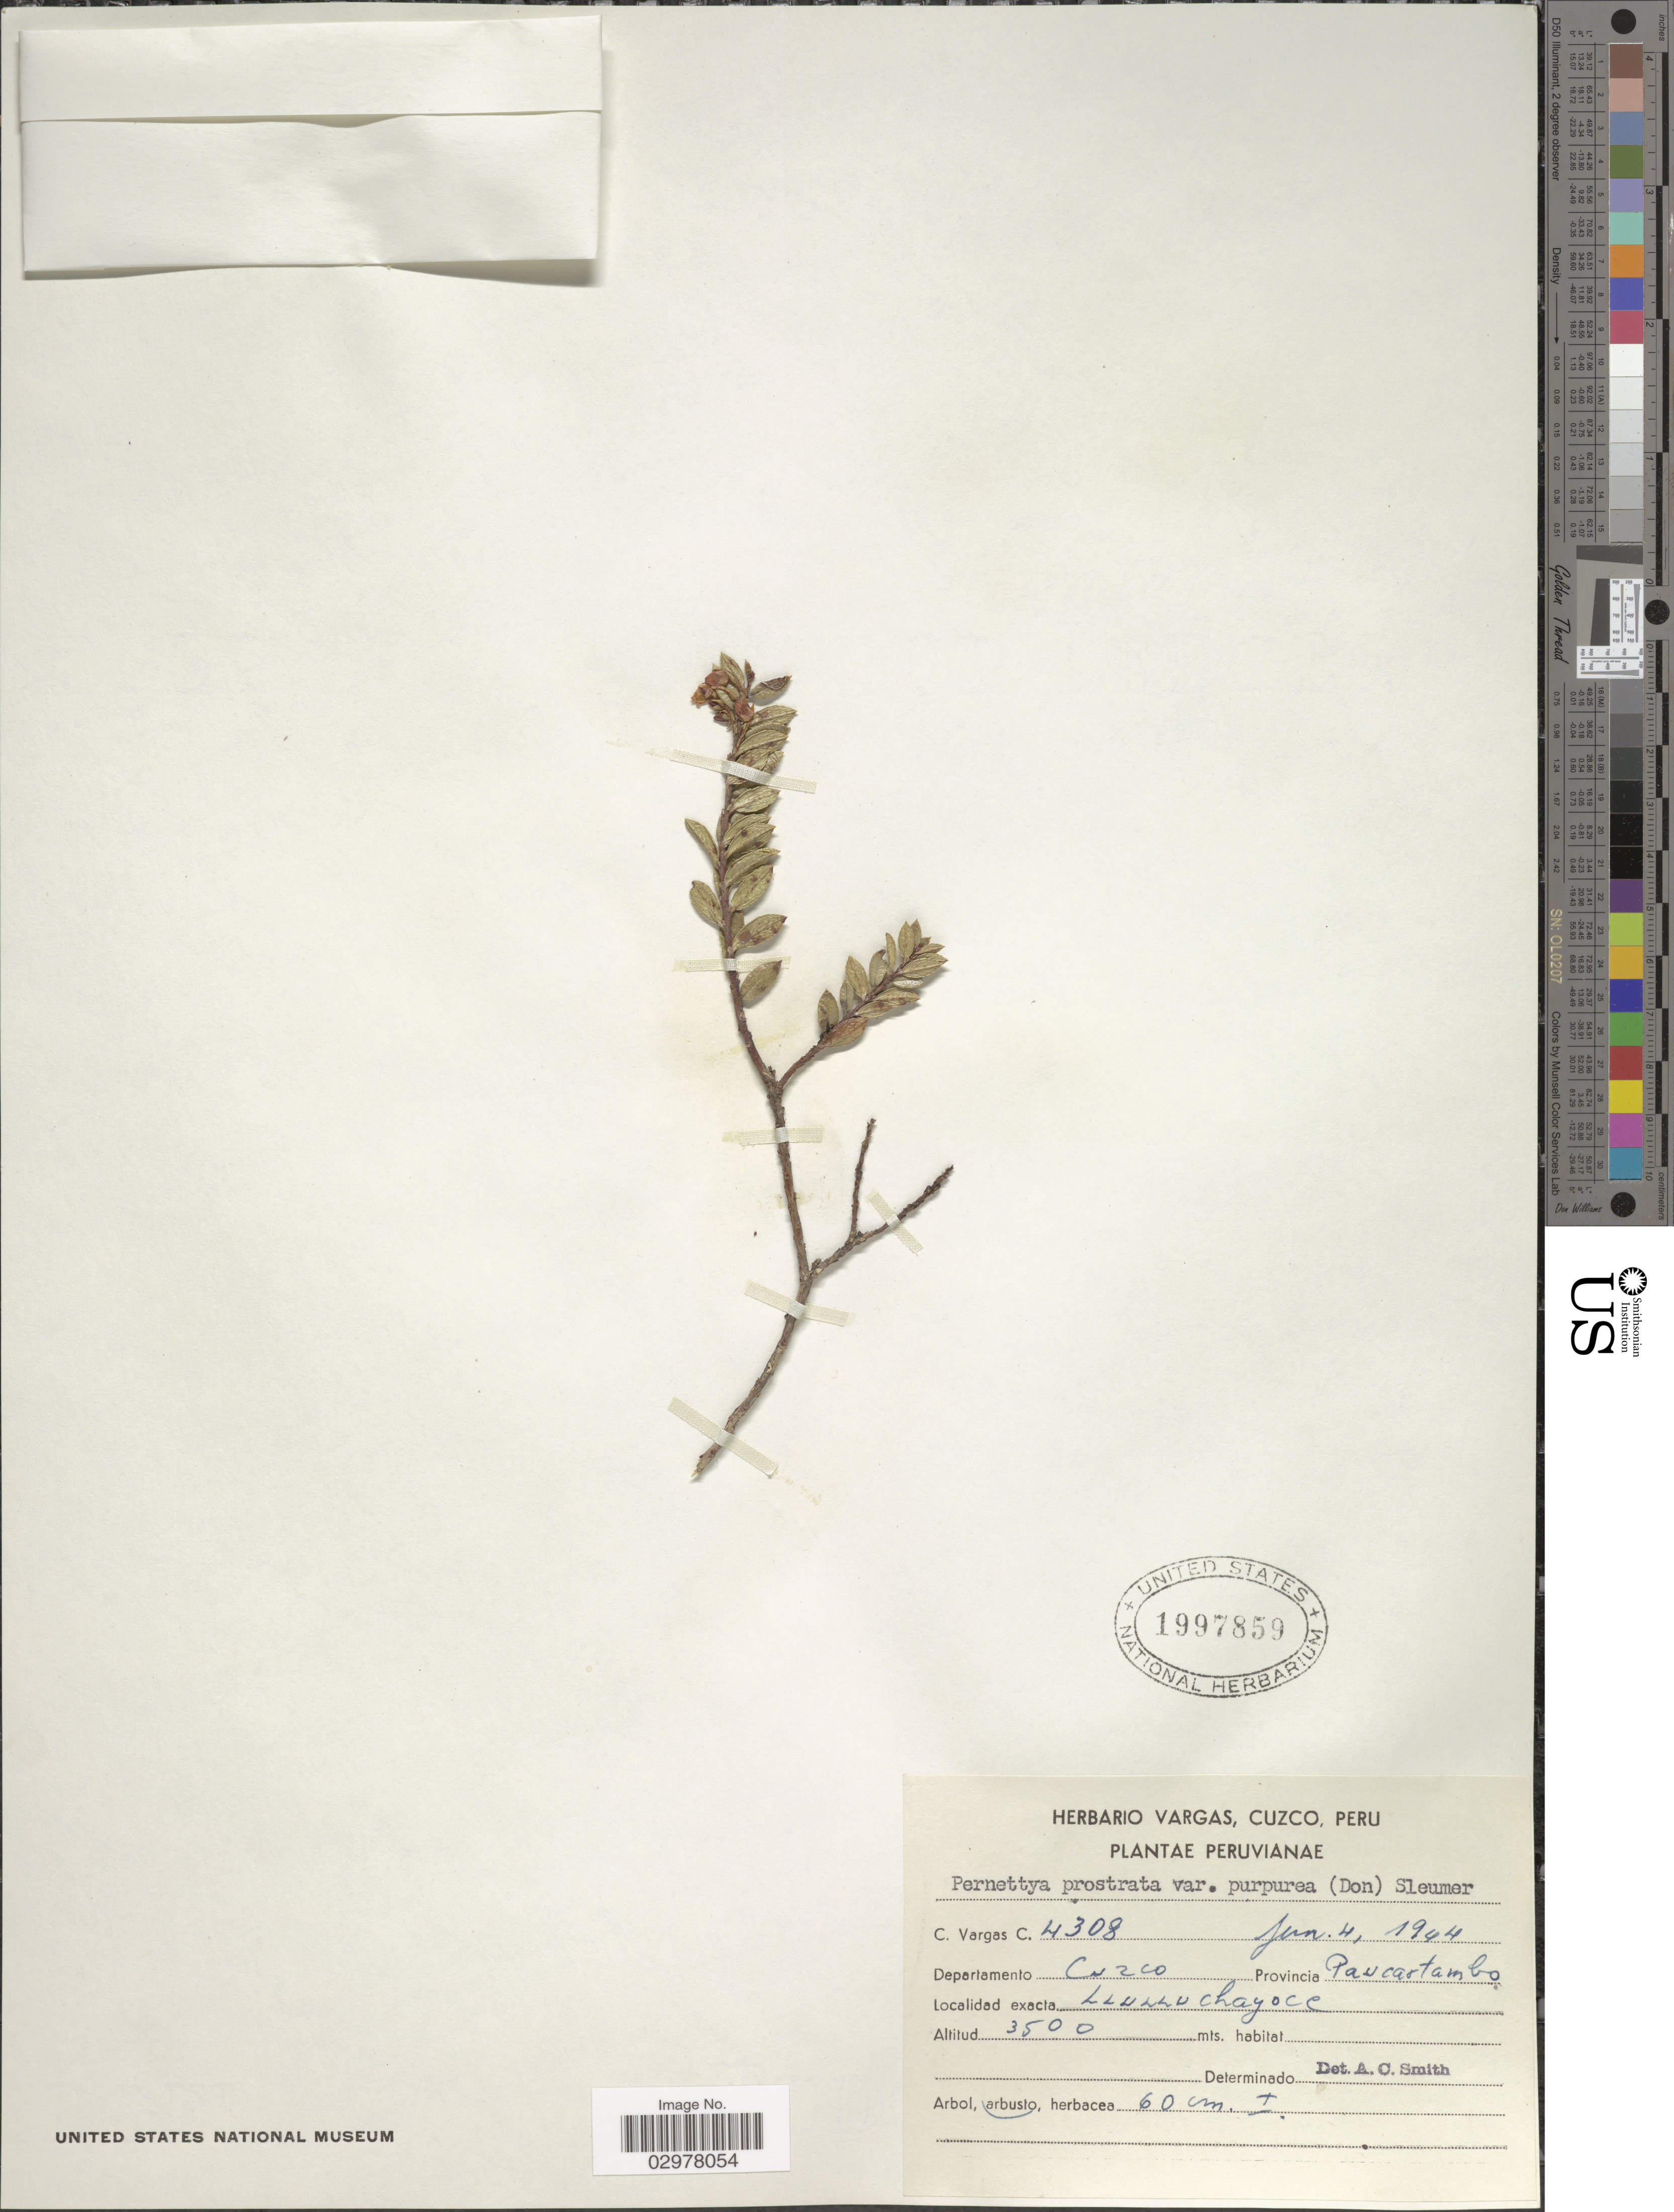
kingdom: Plantae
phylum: Tracheophyta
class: Magnoliopsida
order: Ericales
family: Ericaceae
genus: Pernettya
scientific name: Pernettya prostrata var. purpurea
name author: (D. Don ex G. Don) Sleumer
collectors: C. Vargas Calderón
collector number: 4308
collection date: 1944-01-04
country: Peru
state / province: Cusco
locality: Departamento Cuzco, Provincia Paucartambo. Llulluchayoce.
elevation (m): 3500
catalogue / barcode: US 1997859